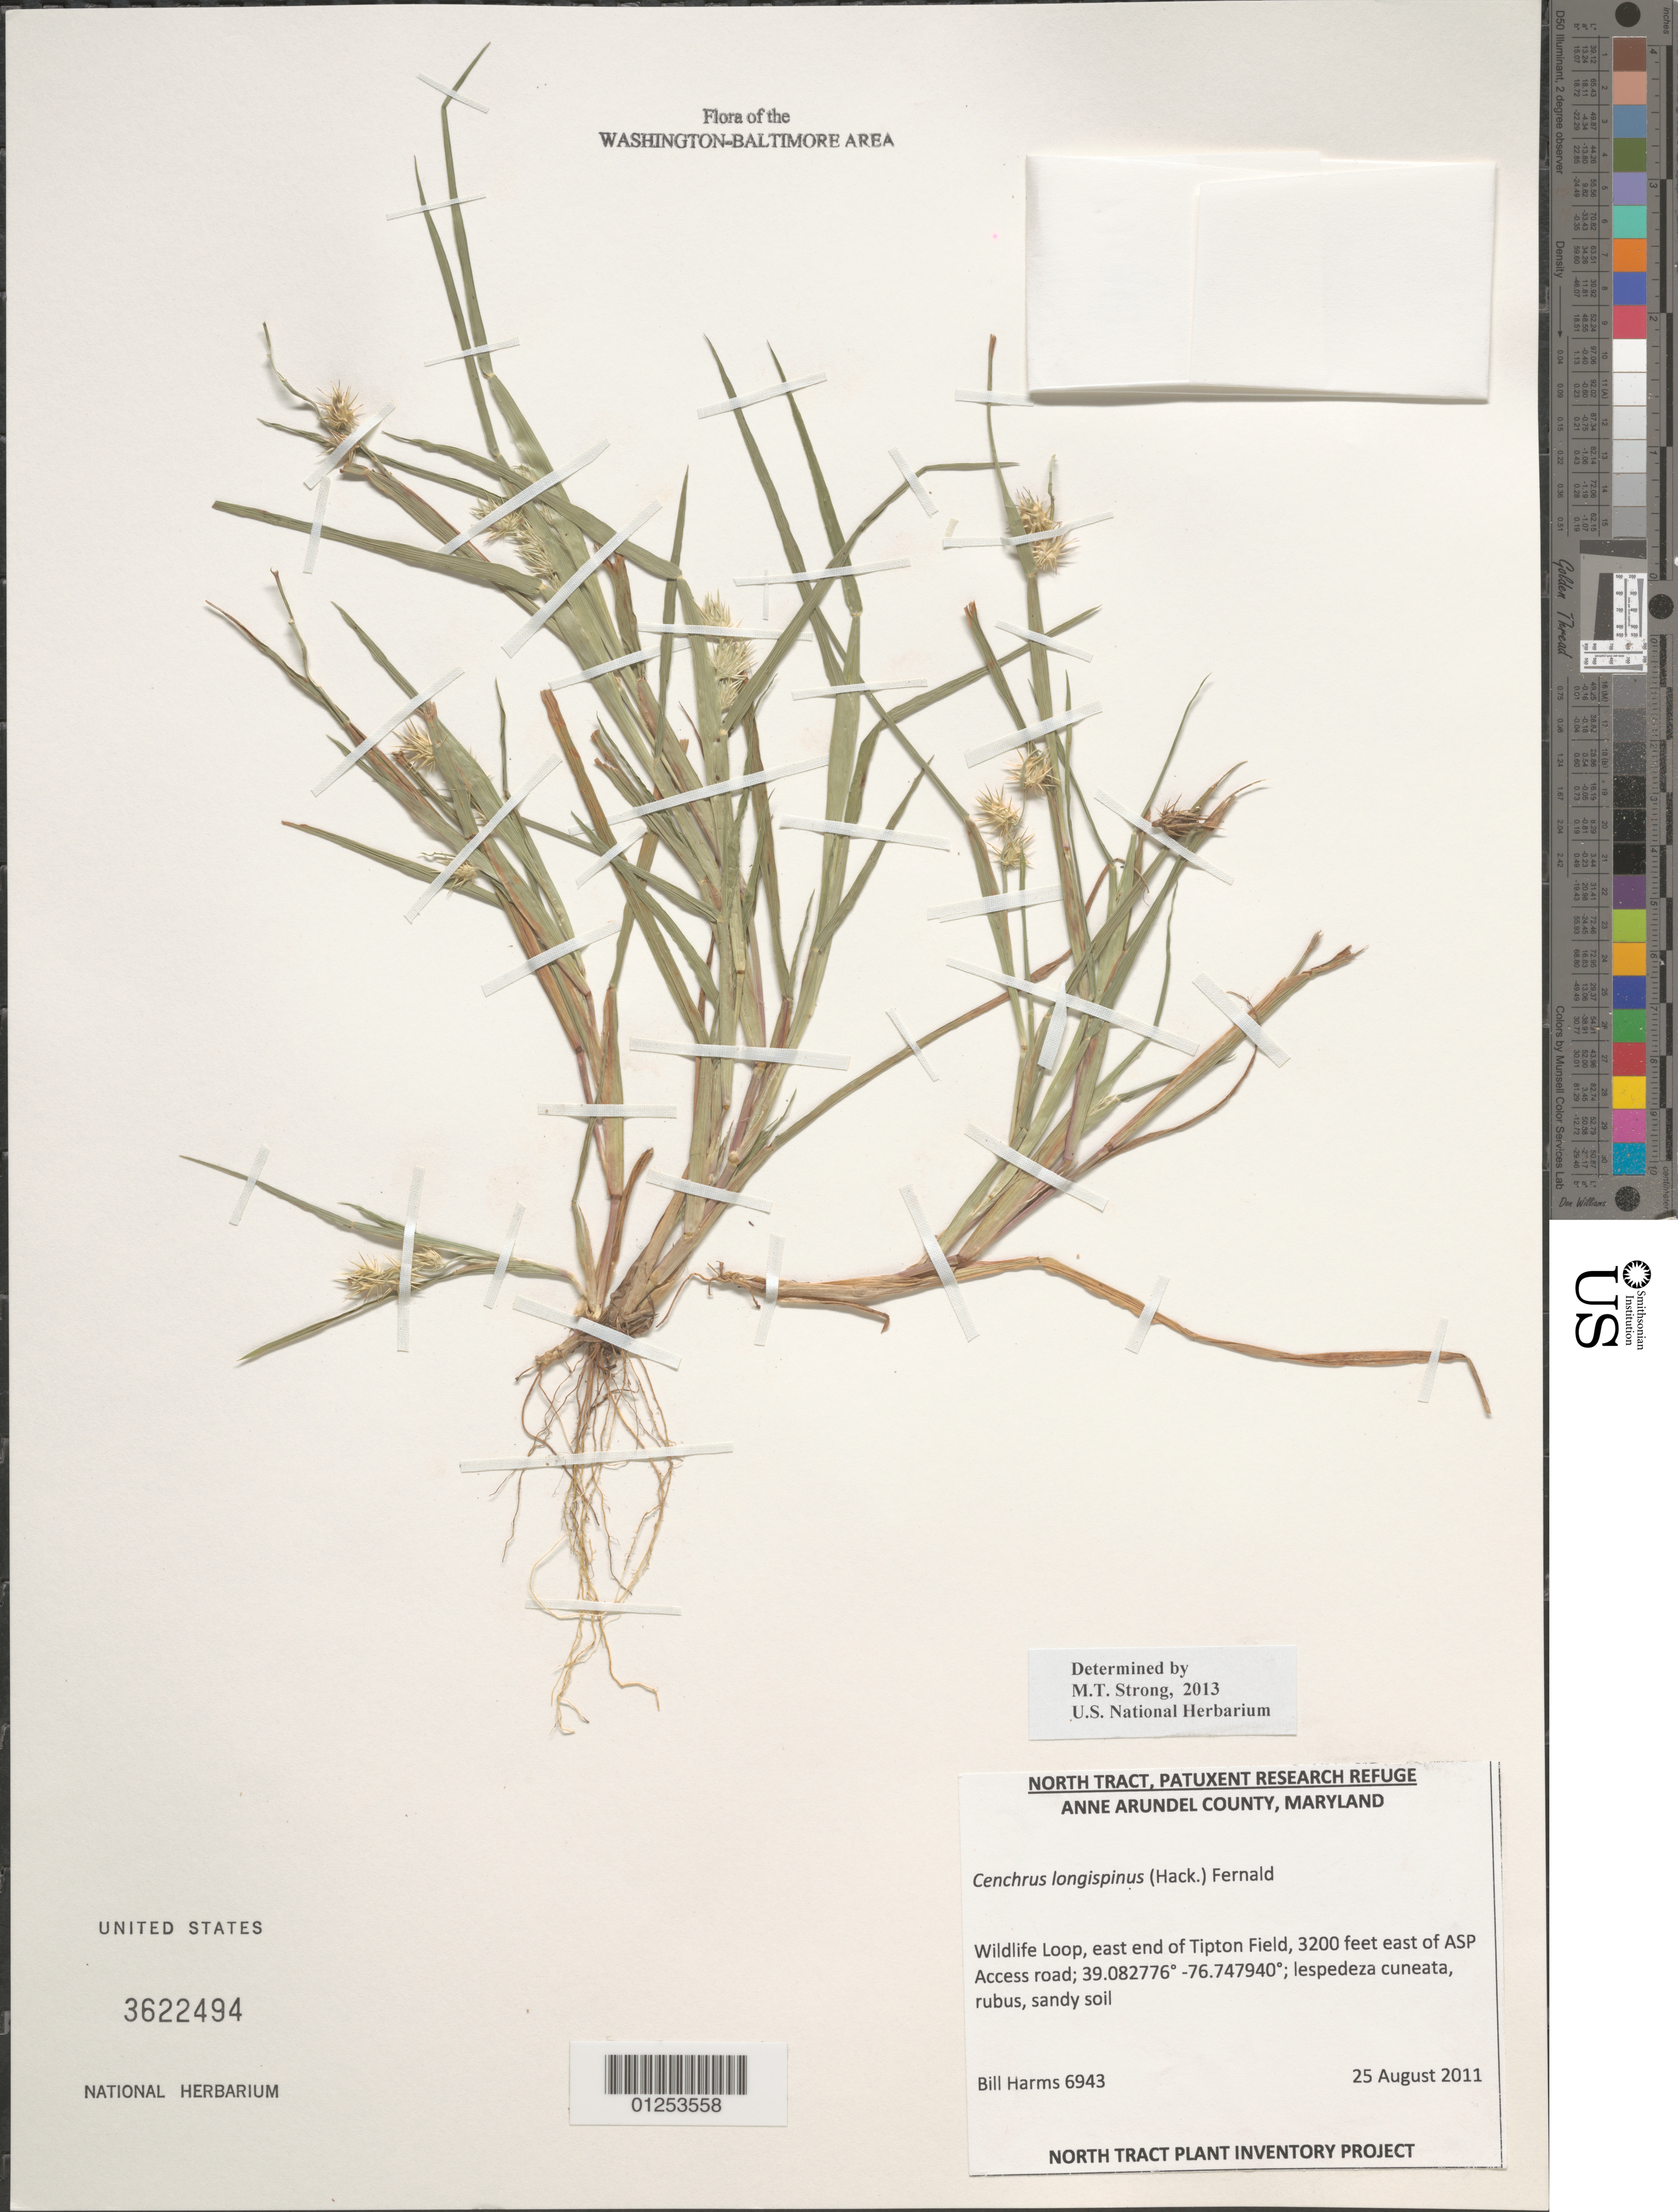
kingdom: Plantae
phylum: Tracheophyta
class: Liliopsida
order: Poales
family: Poaceae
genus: Cenchrus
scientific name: Cenchrus longispinus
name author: (Hack.) Fernald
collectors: B. Harms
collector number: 6943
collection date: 2011-08-25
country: United States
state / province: Maryland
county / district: Anne Arundel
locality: Wildlife loop, east end of Tipton Field, 3200 feet east of ASP Access road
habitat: Lespedeza cuneata rubus, sandy soil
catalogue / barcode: US 3622494